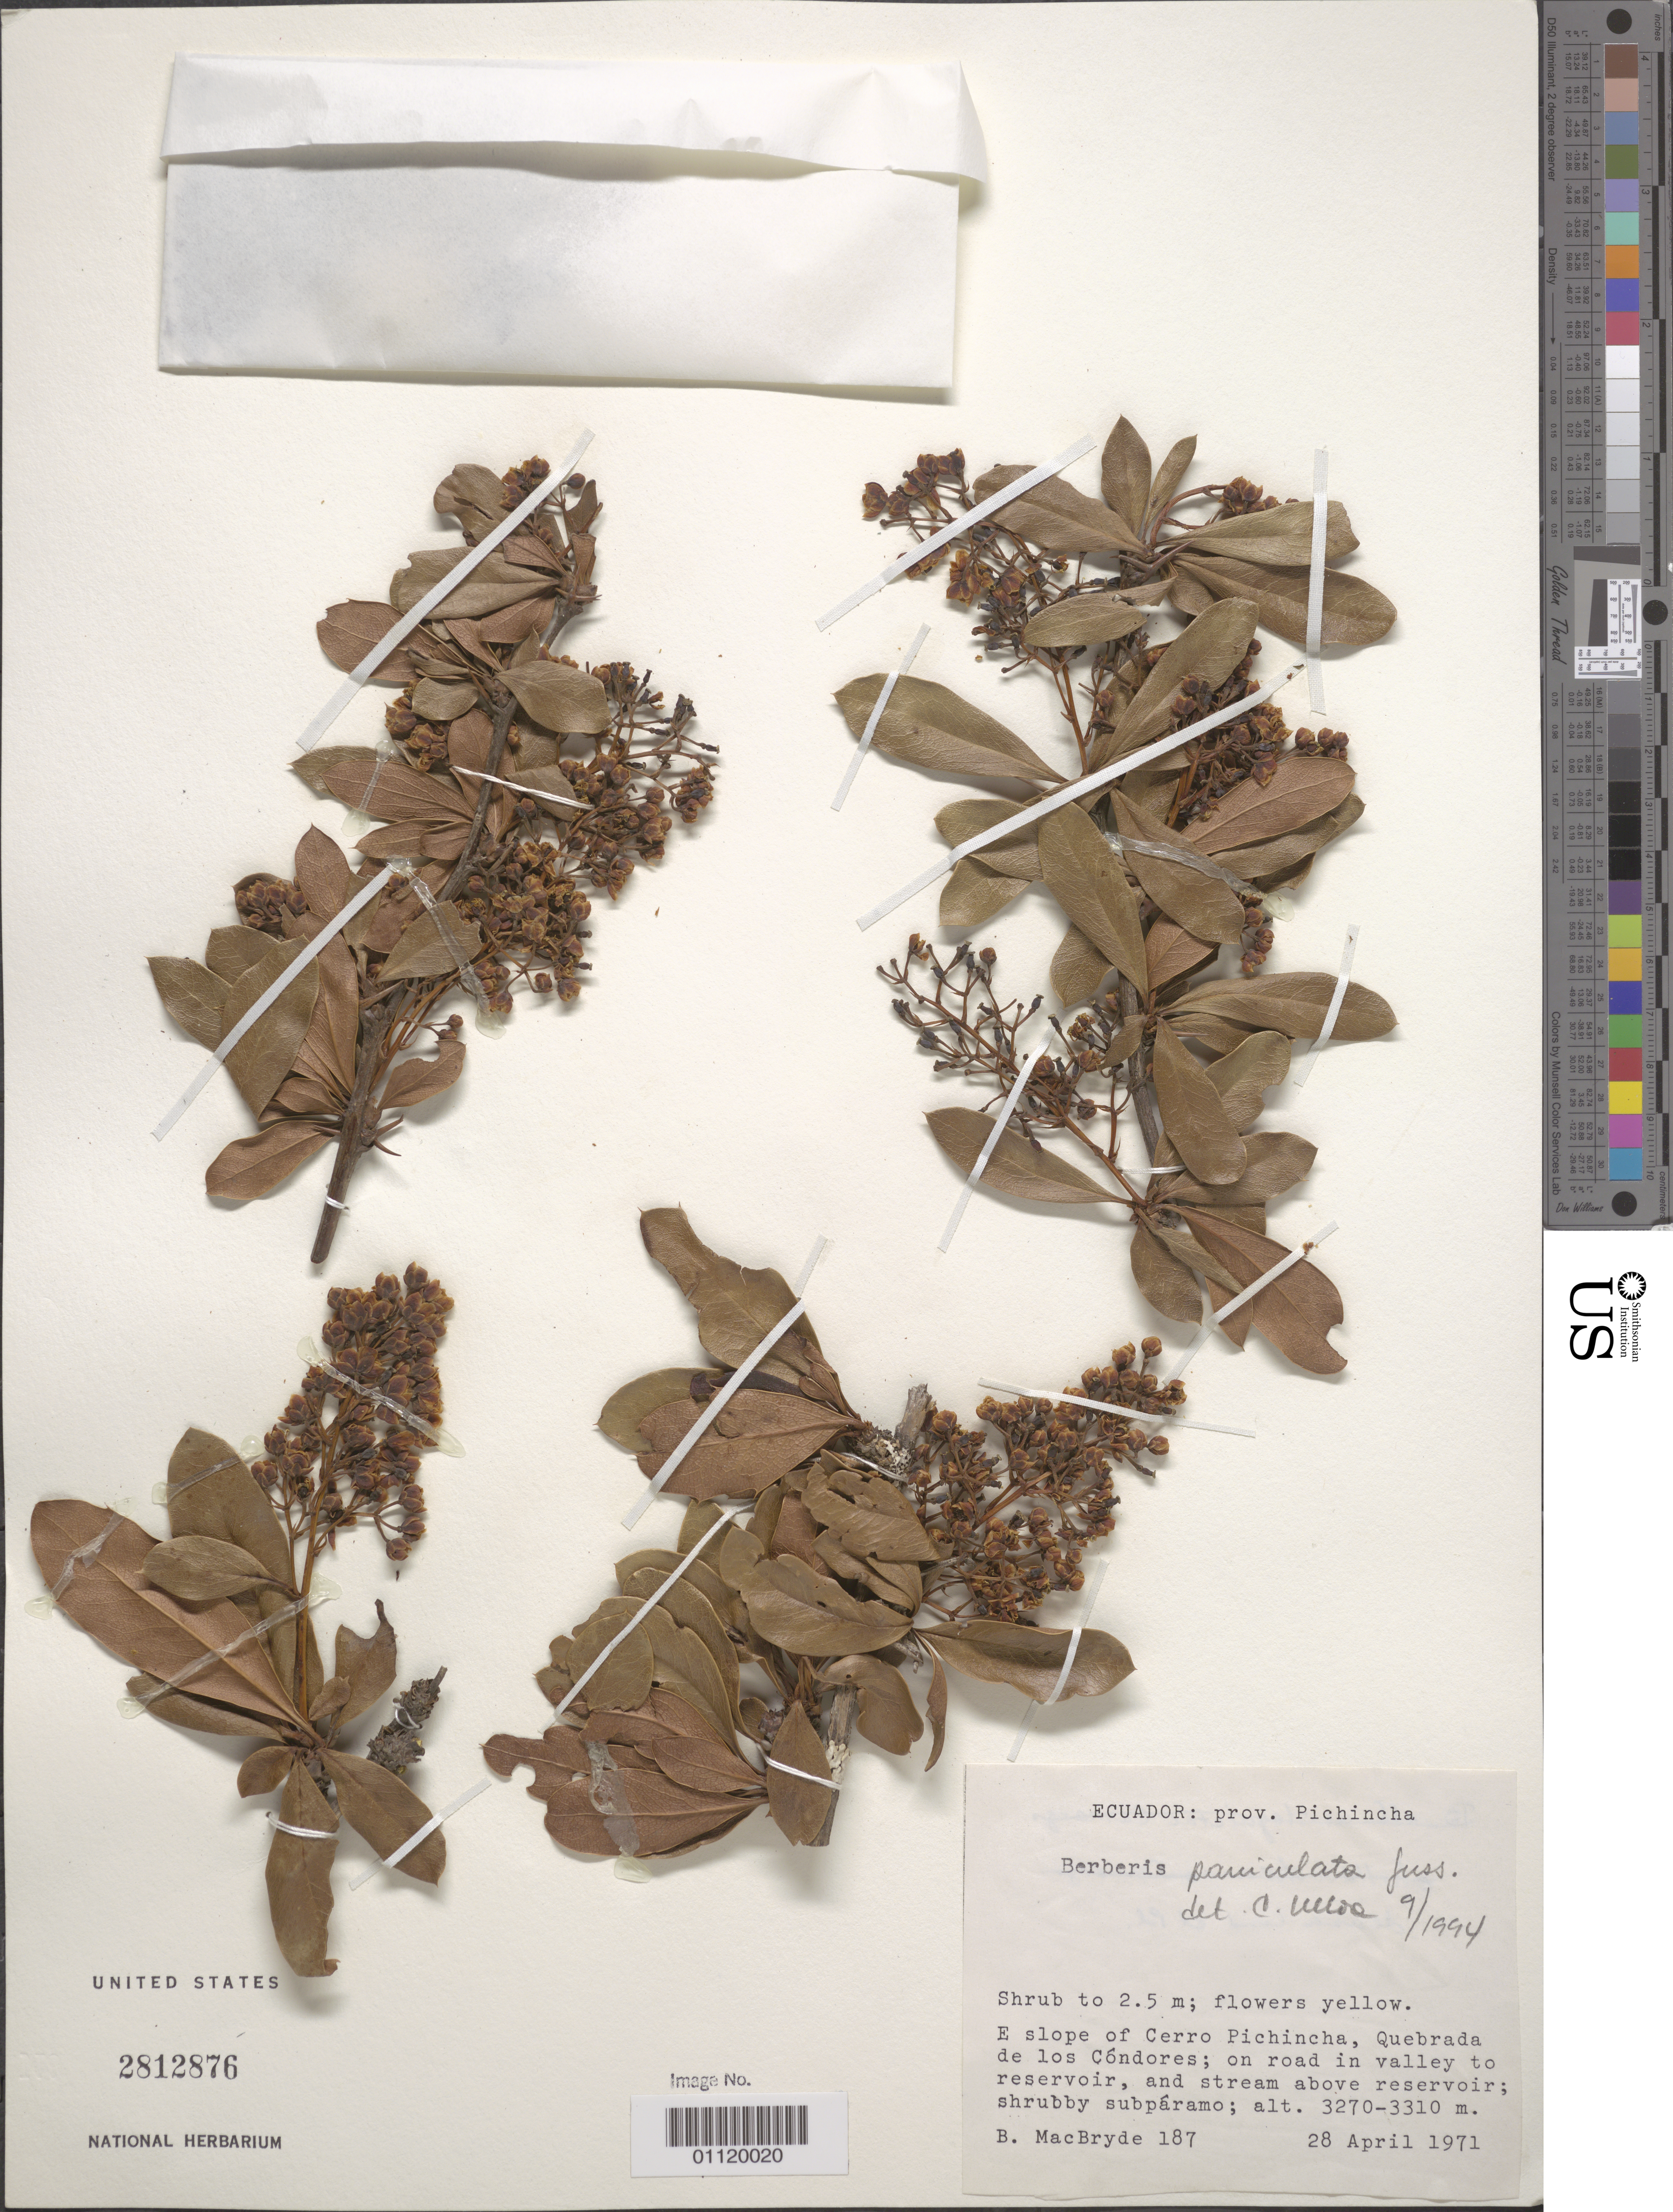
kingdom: Plantae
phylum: Tracheophyta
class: Magnoliopsida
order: Ranunculales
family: Berberidaceae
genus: Berberis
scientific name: Berberis paniculata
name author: Juss.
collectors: B. MacBryde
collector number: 187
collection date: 1971-04-28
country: Ecuador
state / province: Pichincha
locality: Eastern slope of Cerro Pichincha, Quebrada de los Condores, on road in valley to reservoir, and stream above reservoir; shrubby subparamo.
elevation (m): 3270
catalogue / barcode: US 2812876